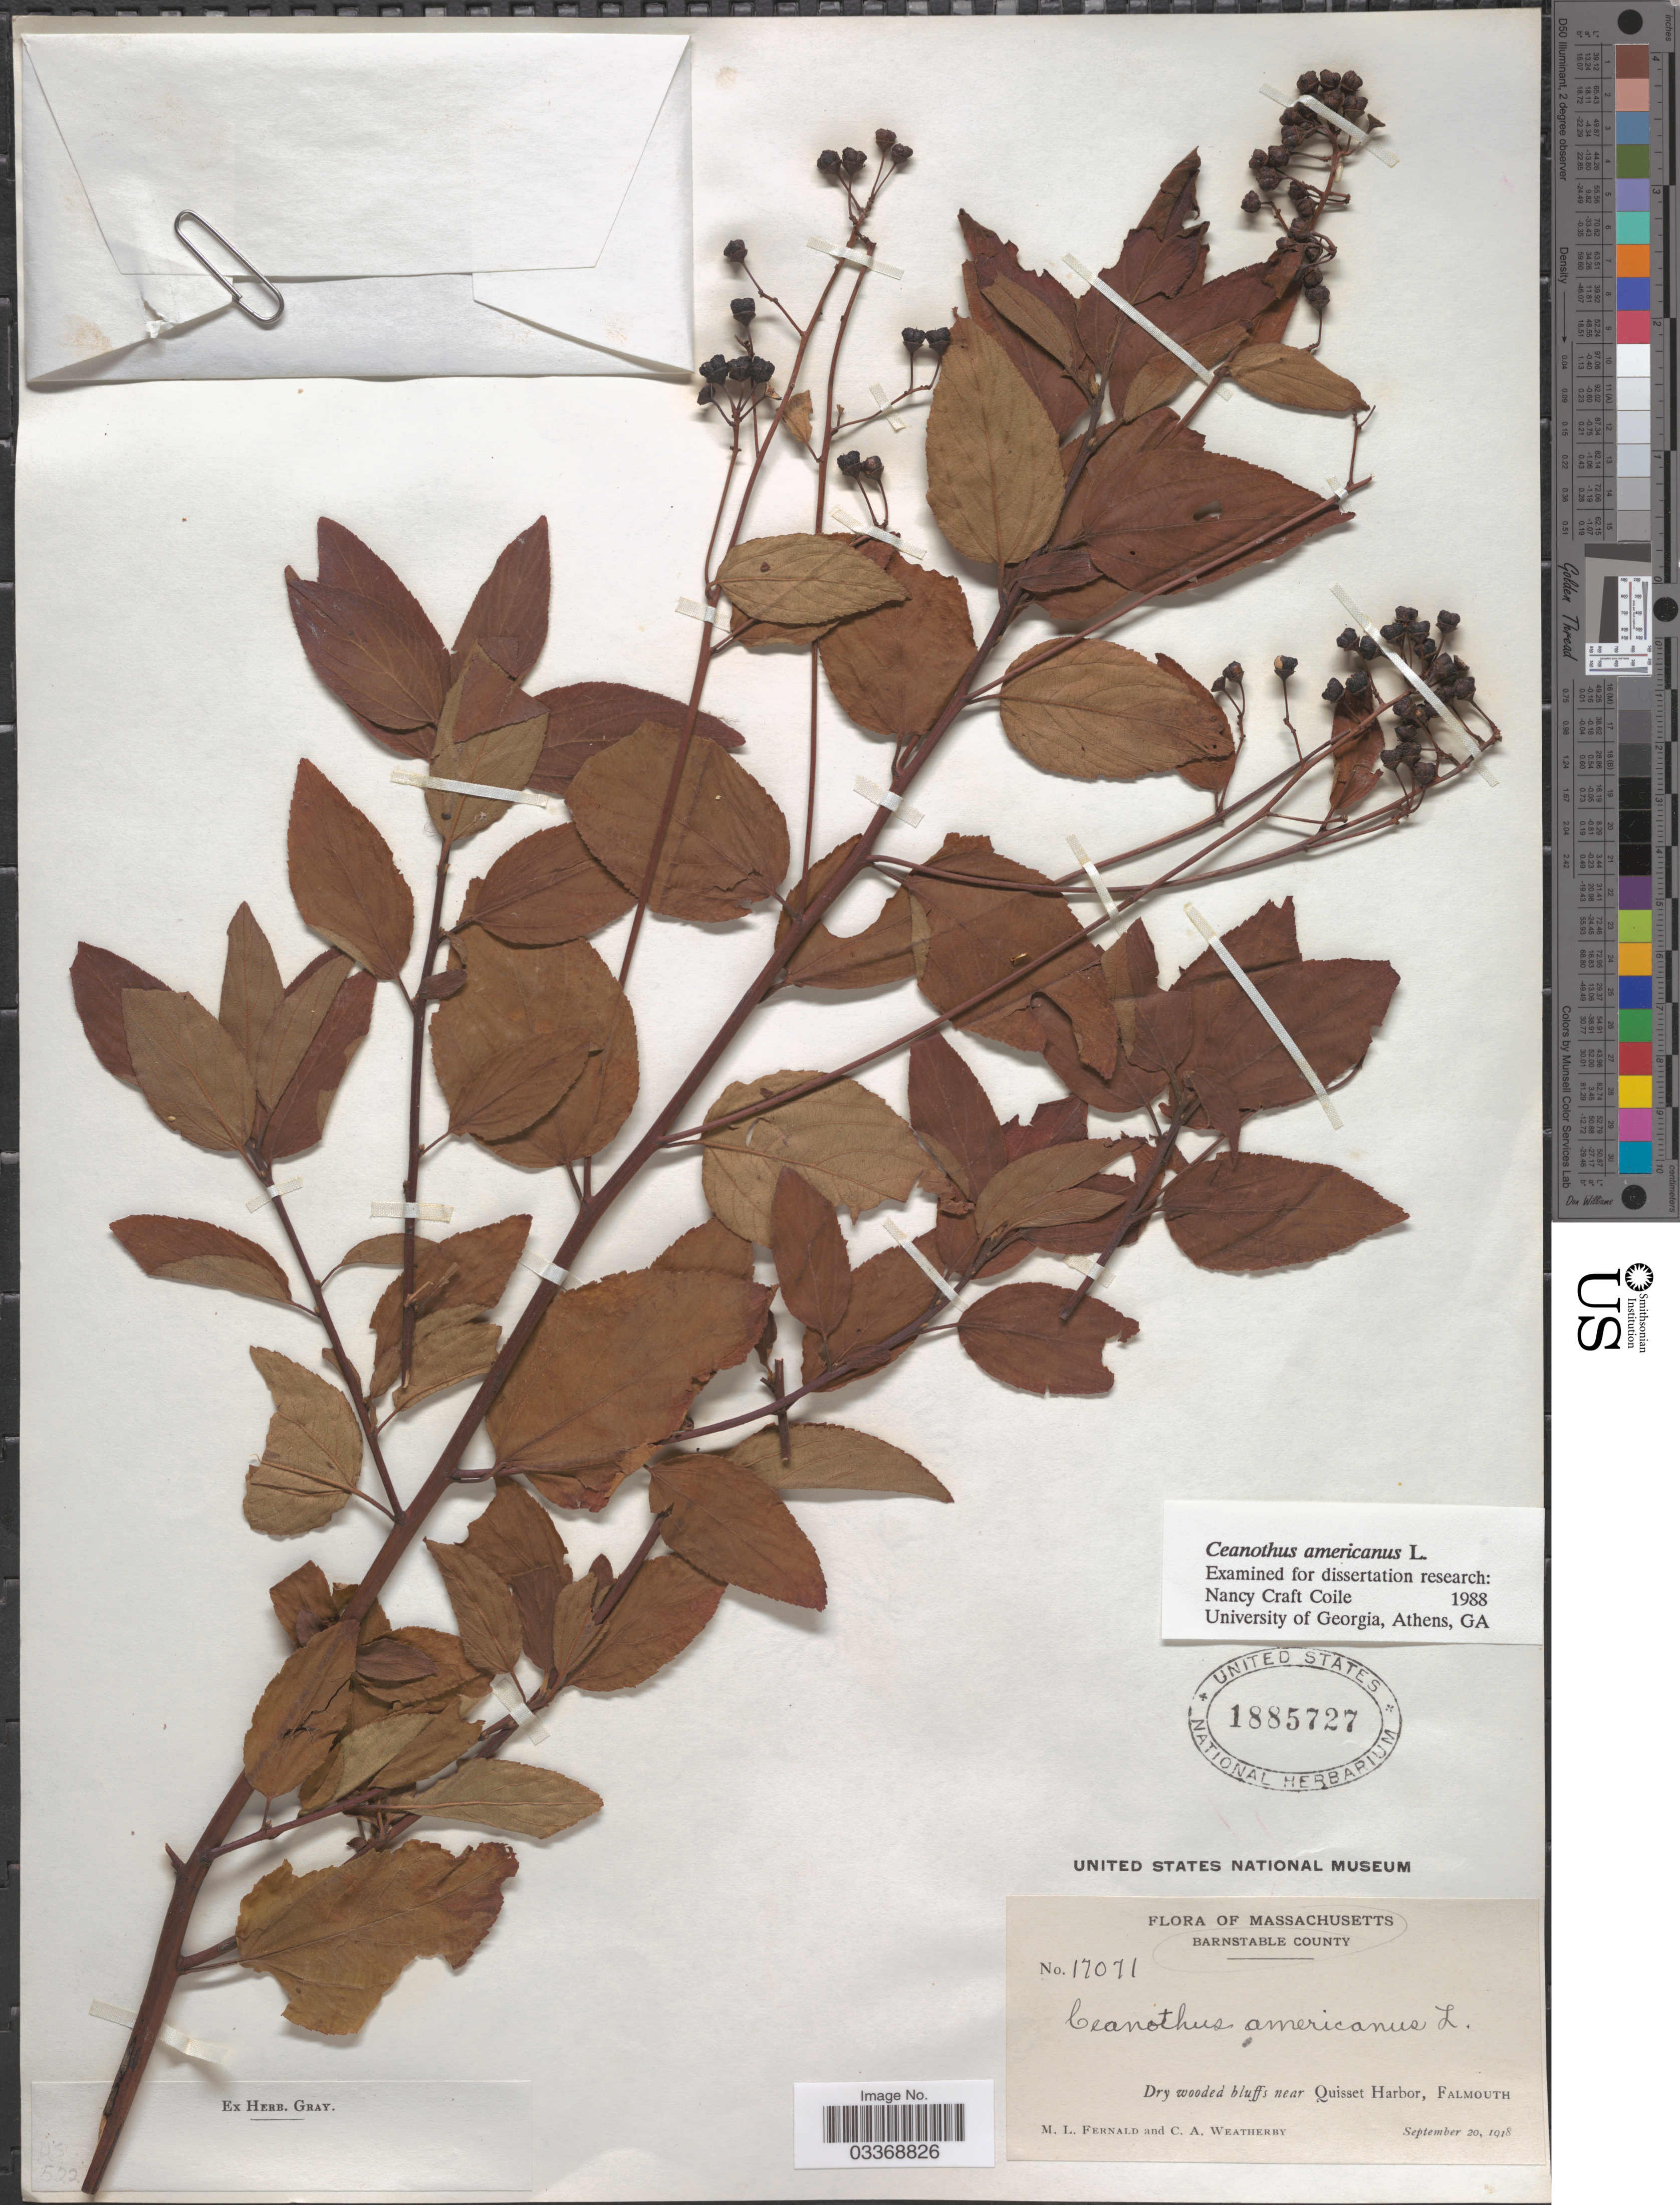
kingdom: Plantae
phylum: Tracheophyta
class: Magnoliopsida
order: Rosales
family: Rhamnaceae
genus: Ceanothus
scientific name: Ceanothus americanus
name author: L.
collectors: M. L. Fernald & C. A. Weatherby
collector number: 17071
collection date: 1918-09-20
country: United States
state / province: Massachusetts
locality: Barnstable County. Near Quisset Harbor, Falmouth.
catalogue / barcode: US 1885727